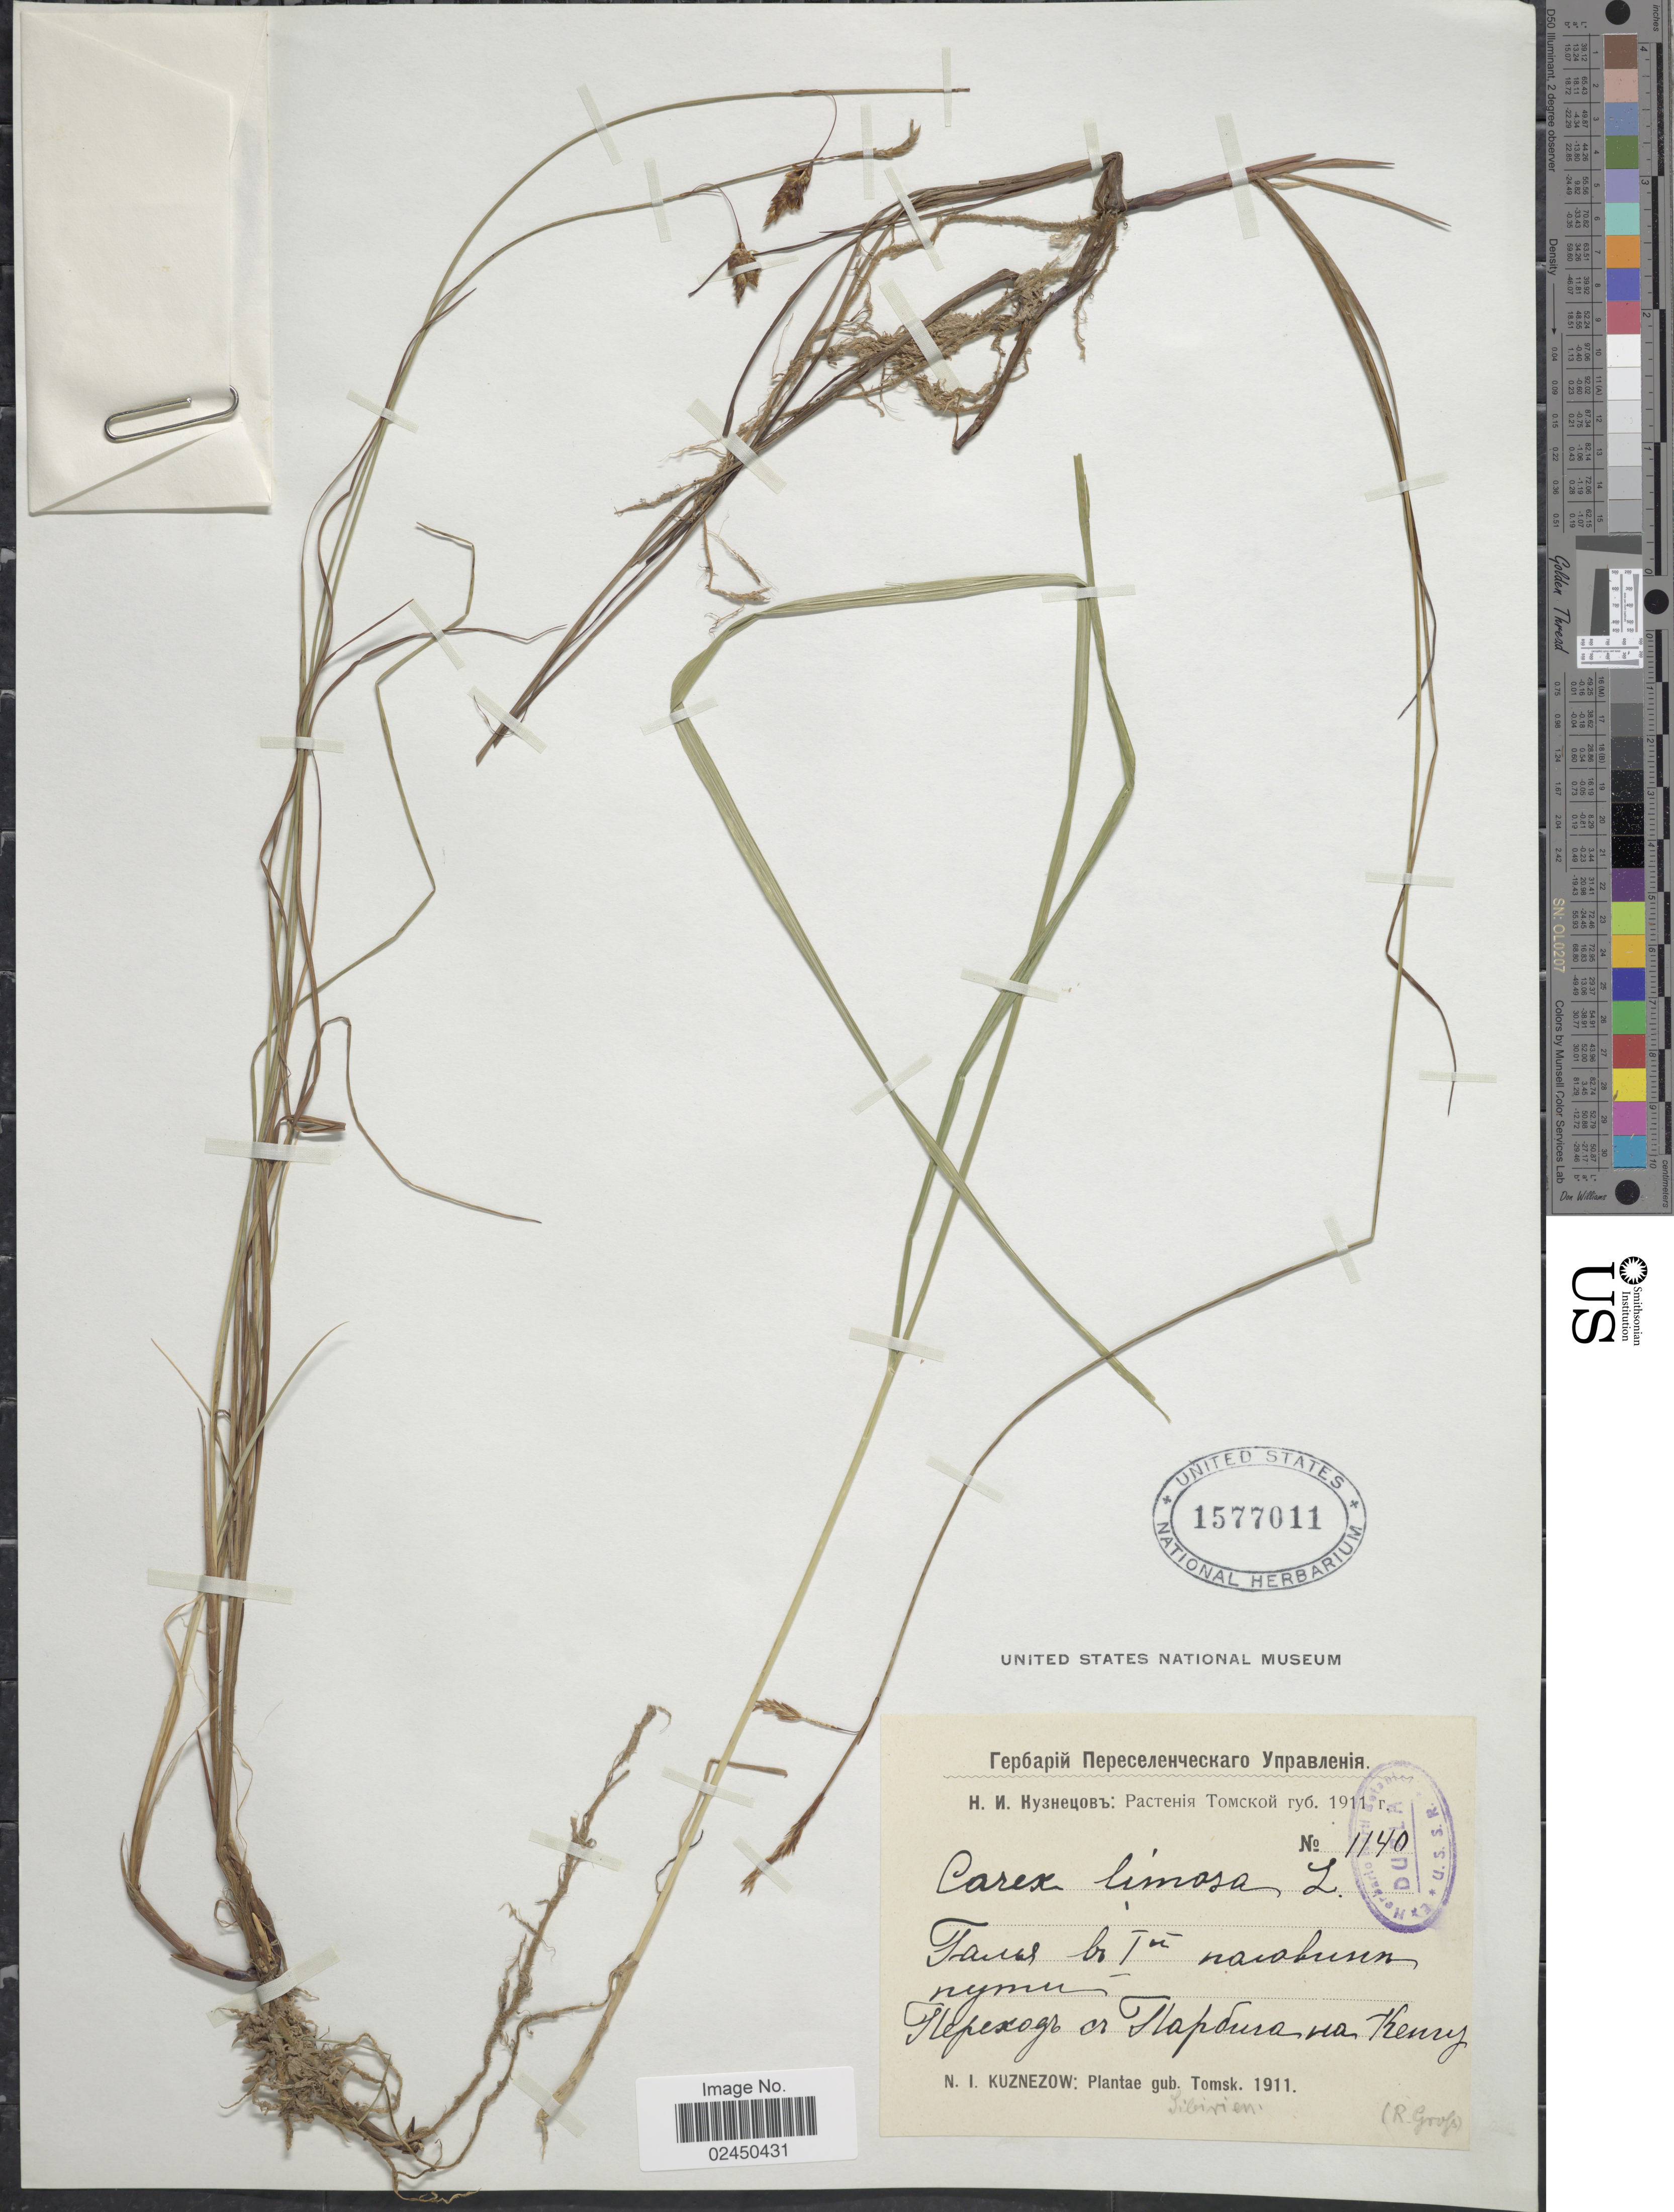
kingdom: Plantae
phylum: Tracheophyta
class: Liliopsida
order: Poales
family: Cyperaceae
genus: Carex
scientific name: Carex limosa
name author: L.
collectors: N. Kusnezow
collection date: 1911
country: Russian Federation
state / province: Tomsk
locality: X. Gub Tomsk.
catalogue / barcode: US 1577011